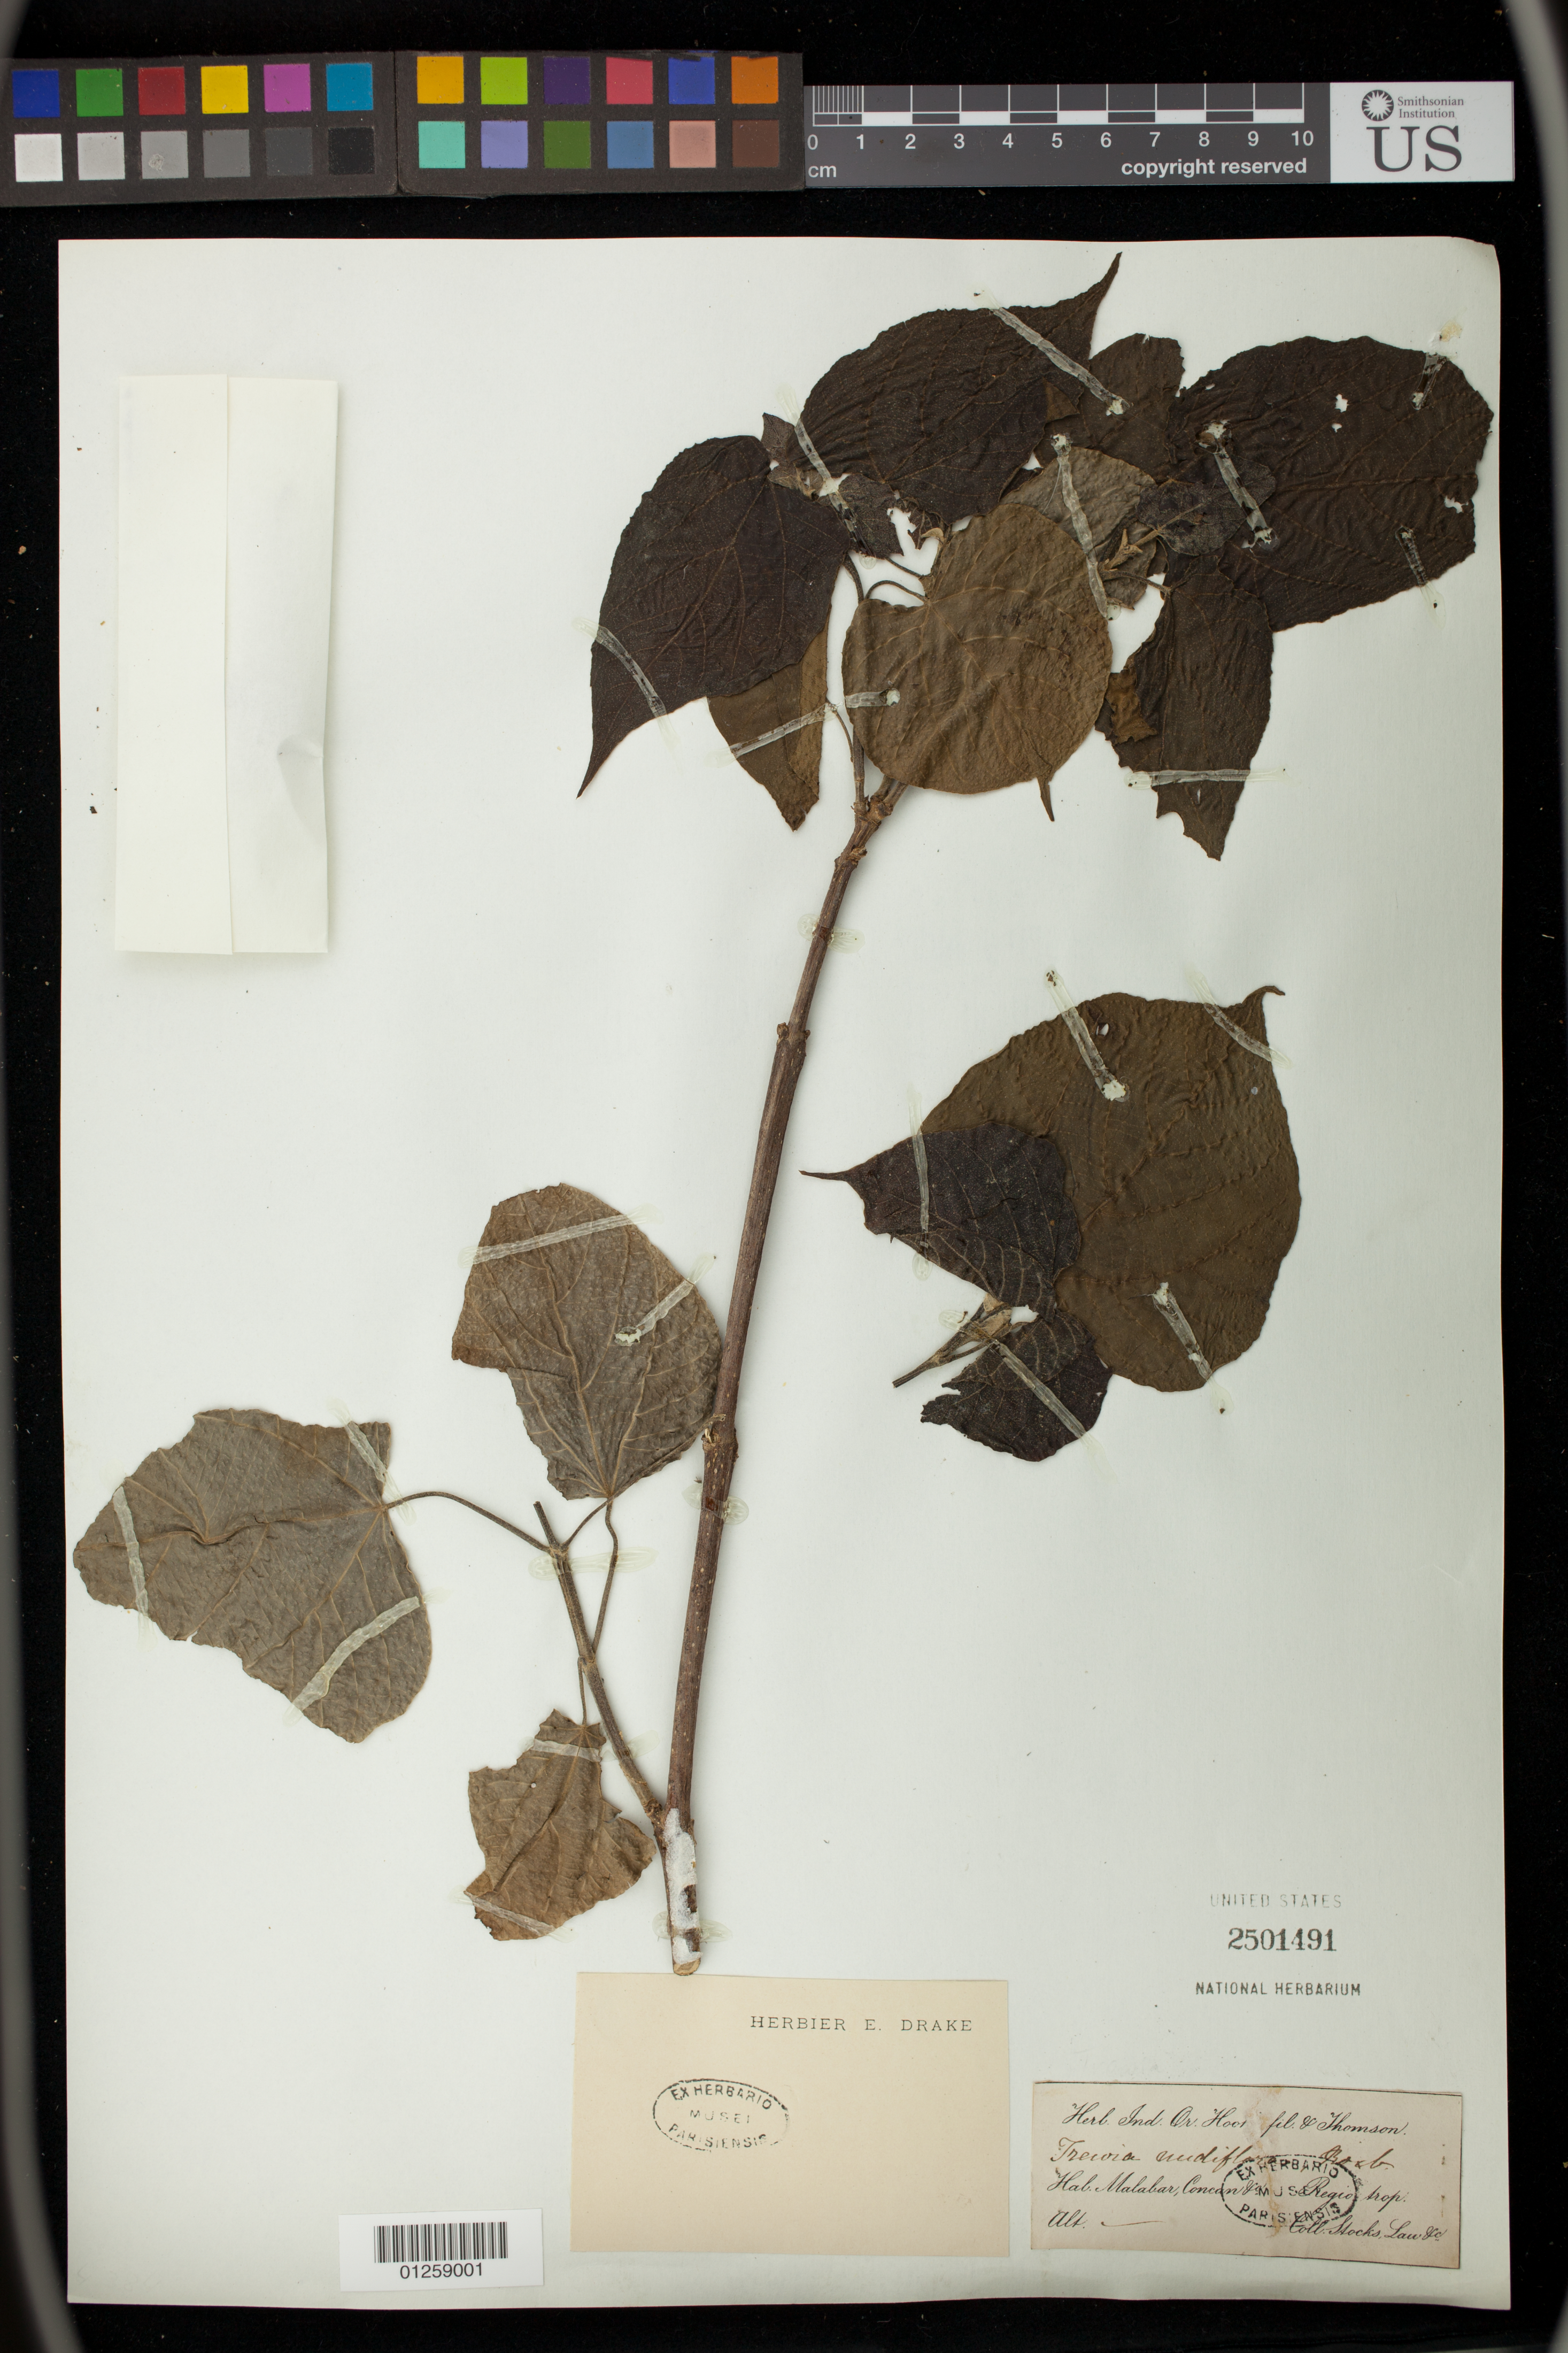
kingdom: Plantae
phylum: Tracheophyta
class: Magnoliopsida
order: Malpighiales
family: Euphorbiaceae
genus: Mallotus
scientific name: Mallotus nudiflorus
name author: (L.) Kulju & Welzen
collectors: J. Stocks & J. Law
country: India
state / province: Maharashtra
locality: Malabar, Concan &c. Regio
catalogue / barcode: US 2501491